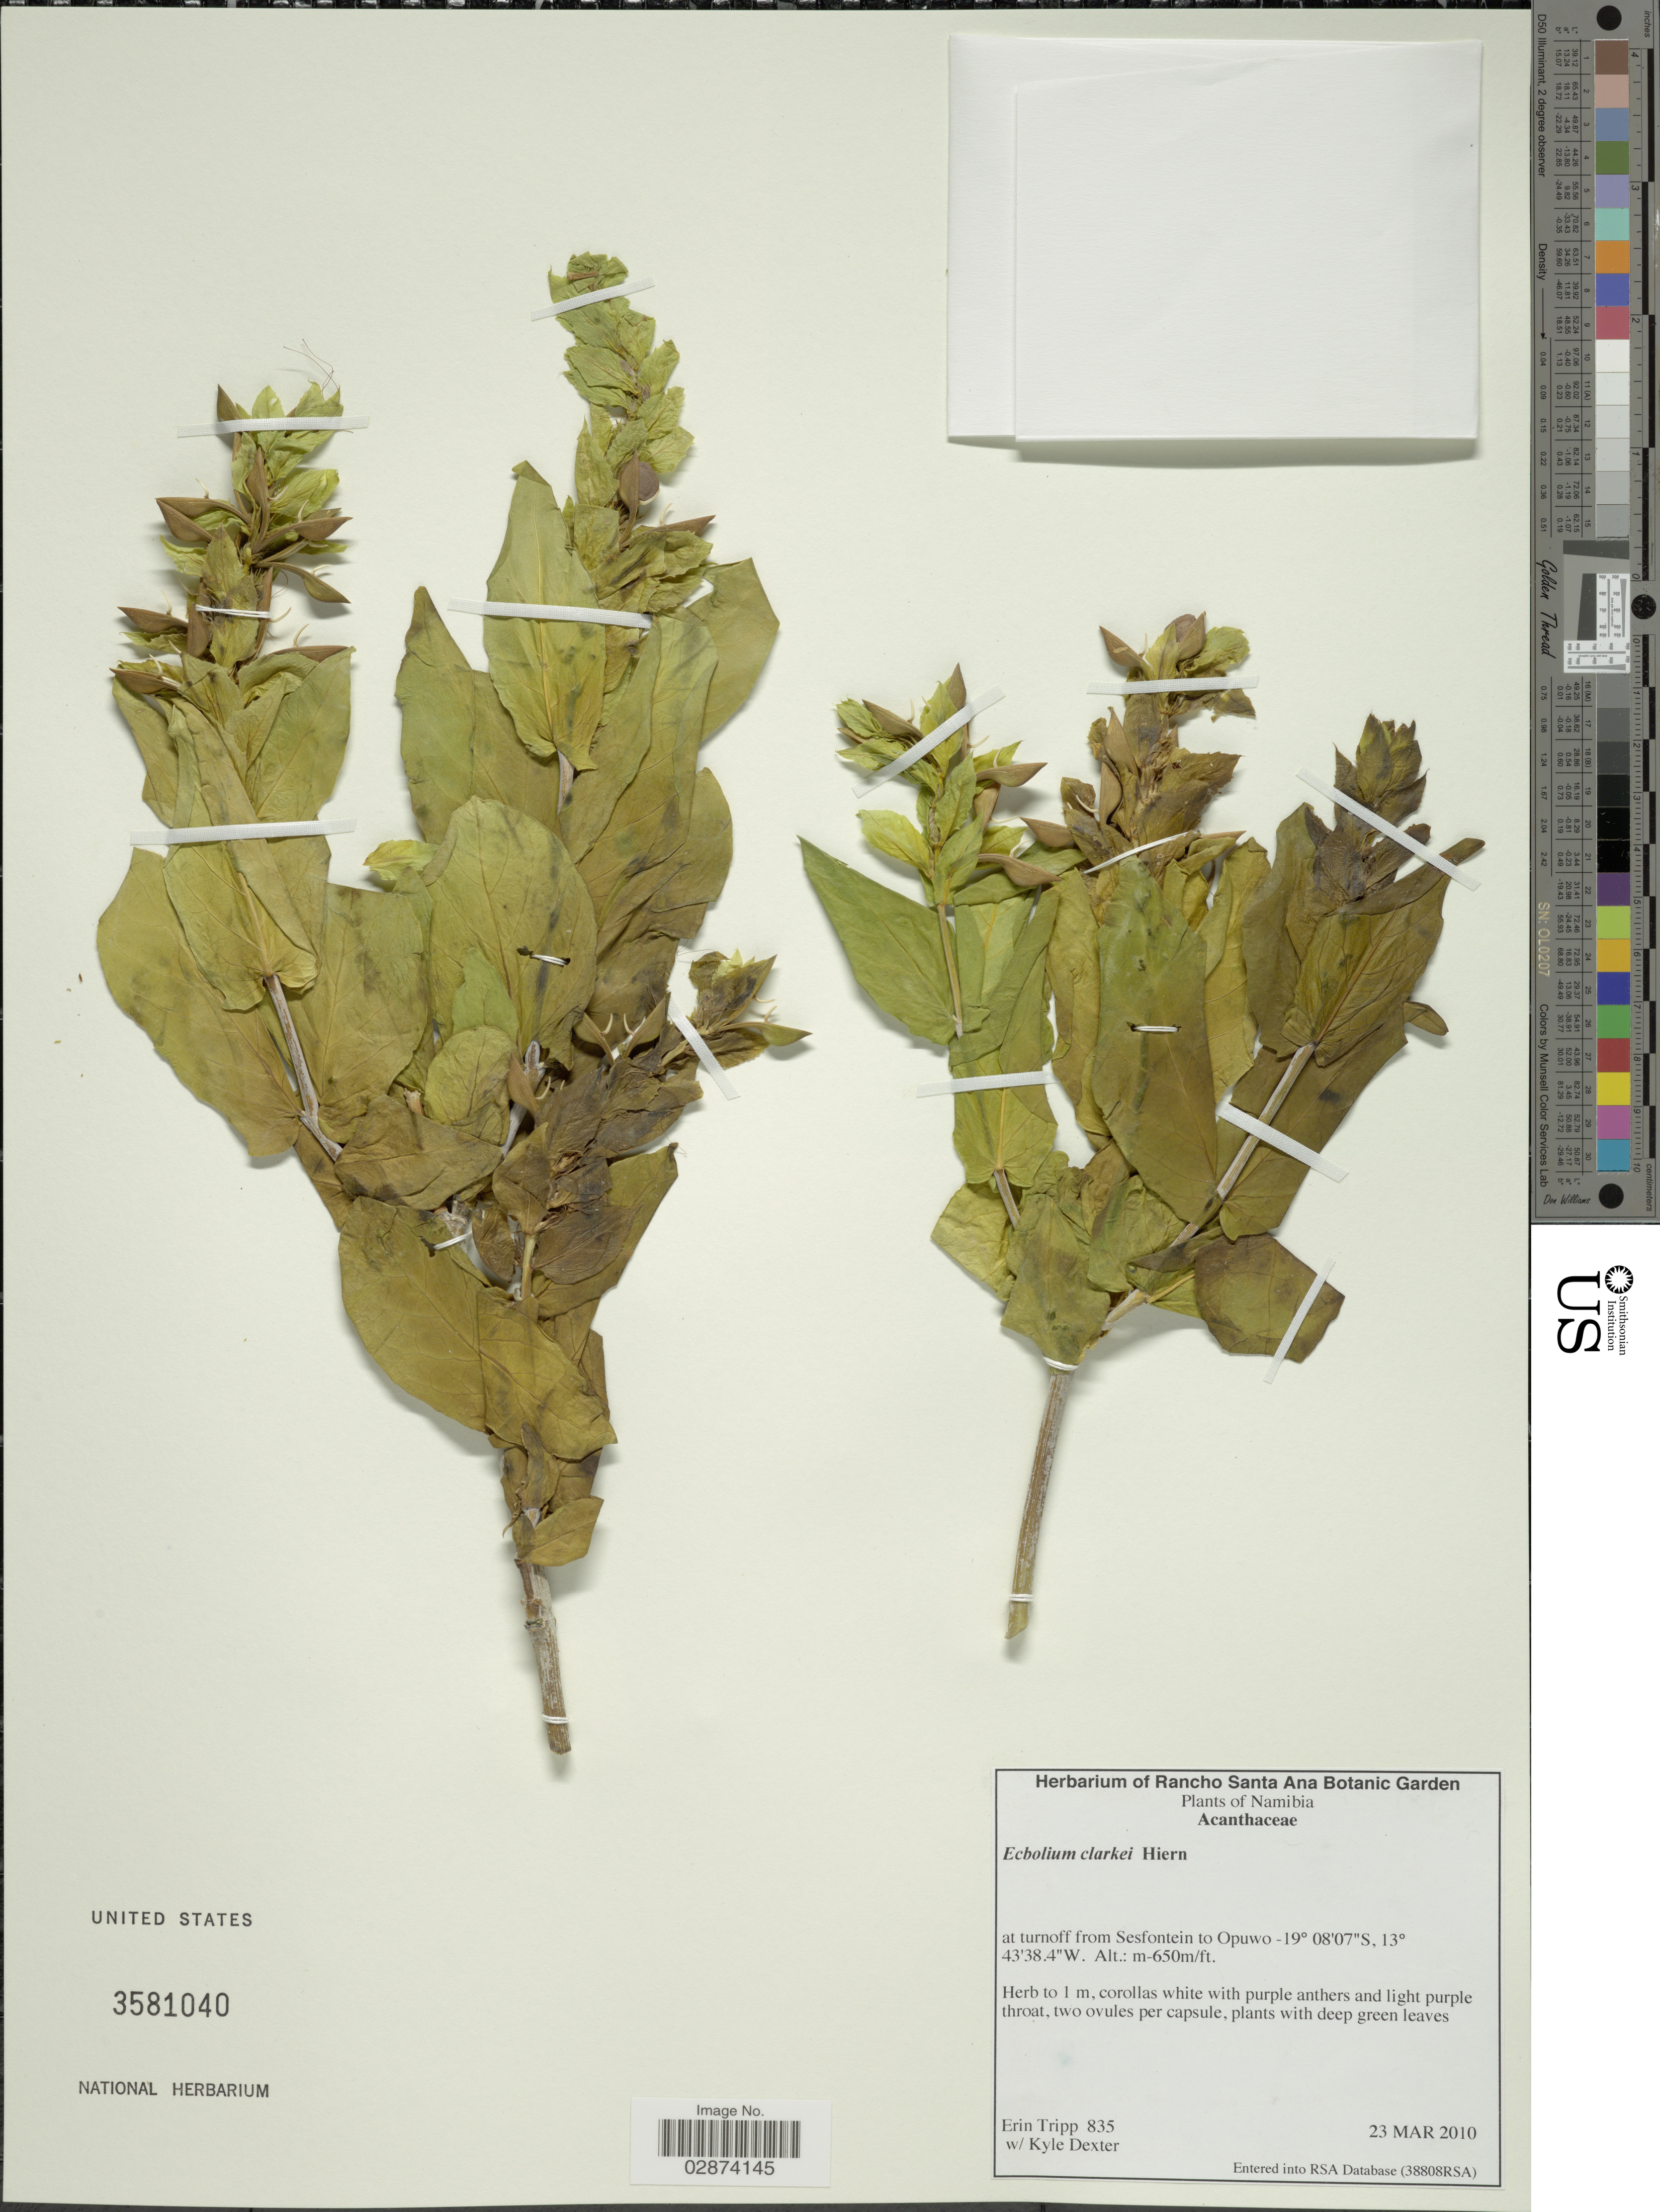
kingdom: Plantae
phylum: Tracheophyta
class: Magnoliopsida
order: Lamiales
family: Acanthaceae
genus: Ecbolium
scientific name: Ecbolium clarkei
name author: Hiern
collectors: E. Tripp & K. Dexter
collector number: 835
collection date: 2010-03-23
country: Namibia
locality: At turnoff from Sesfontein to Opuwo.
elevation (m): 650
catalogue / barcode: US 3581040